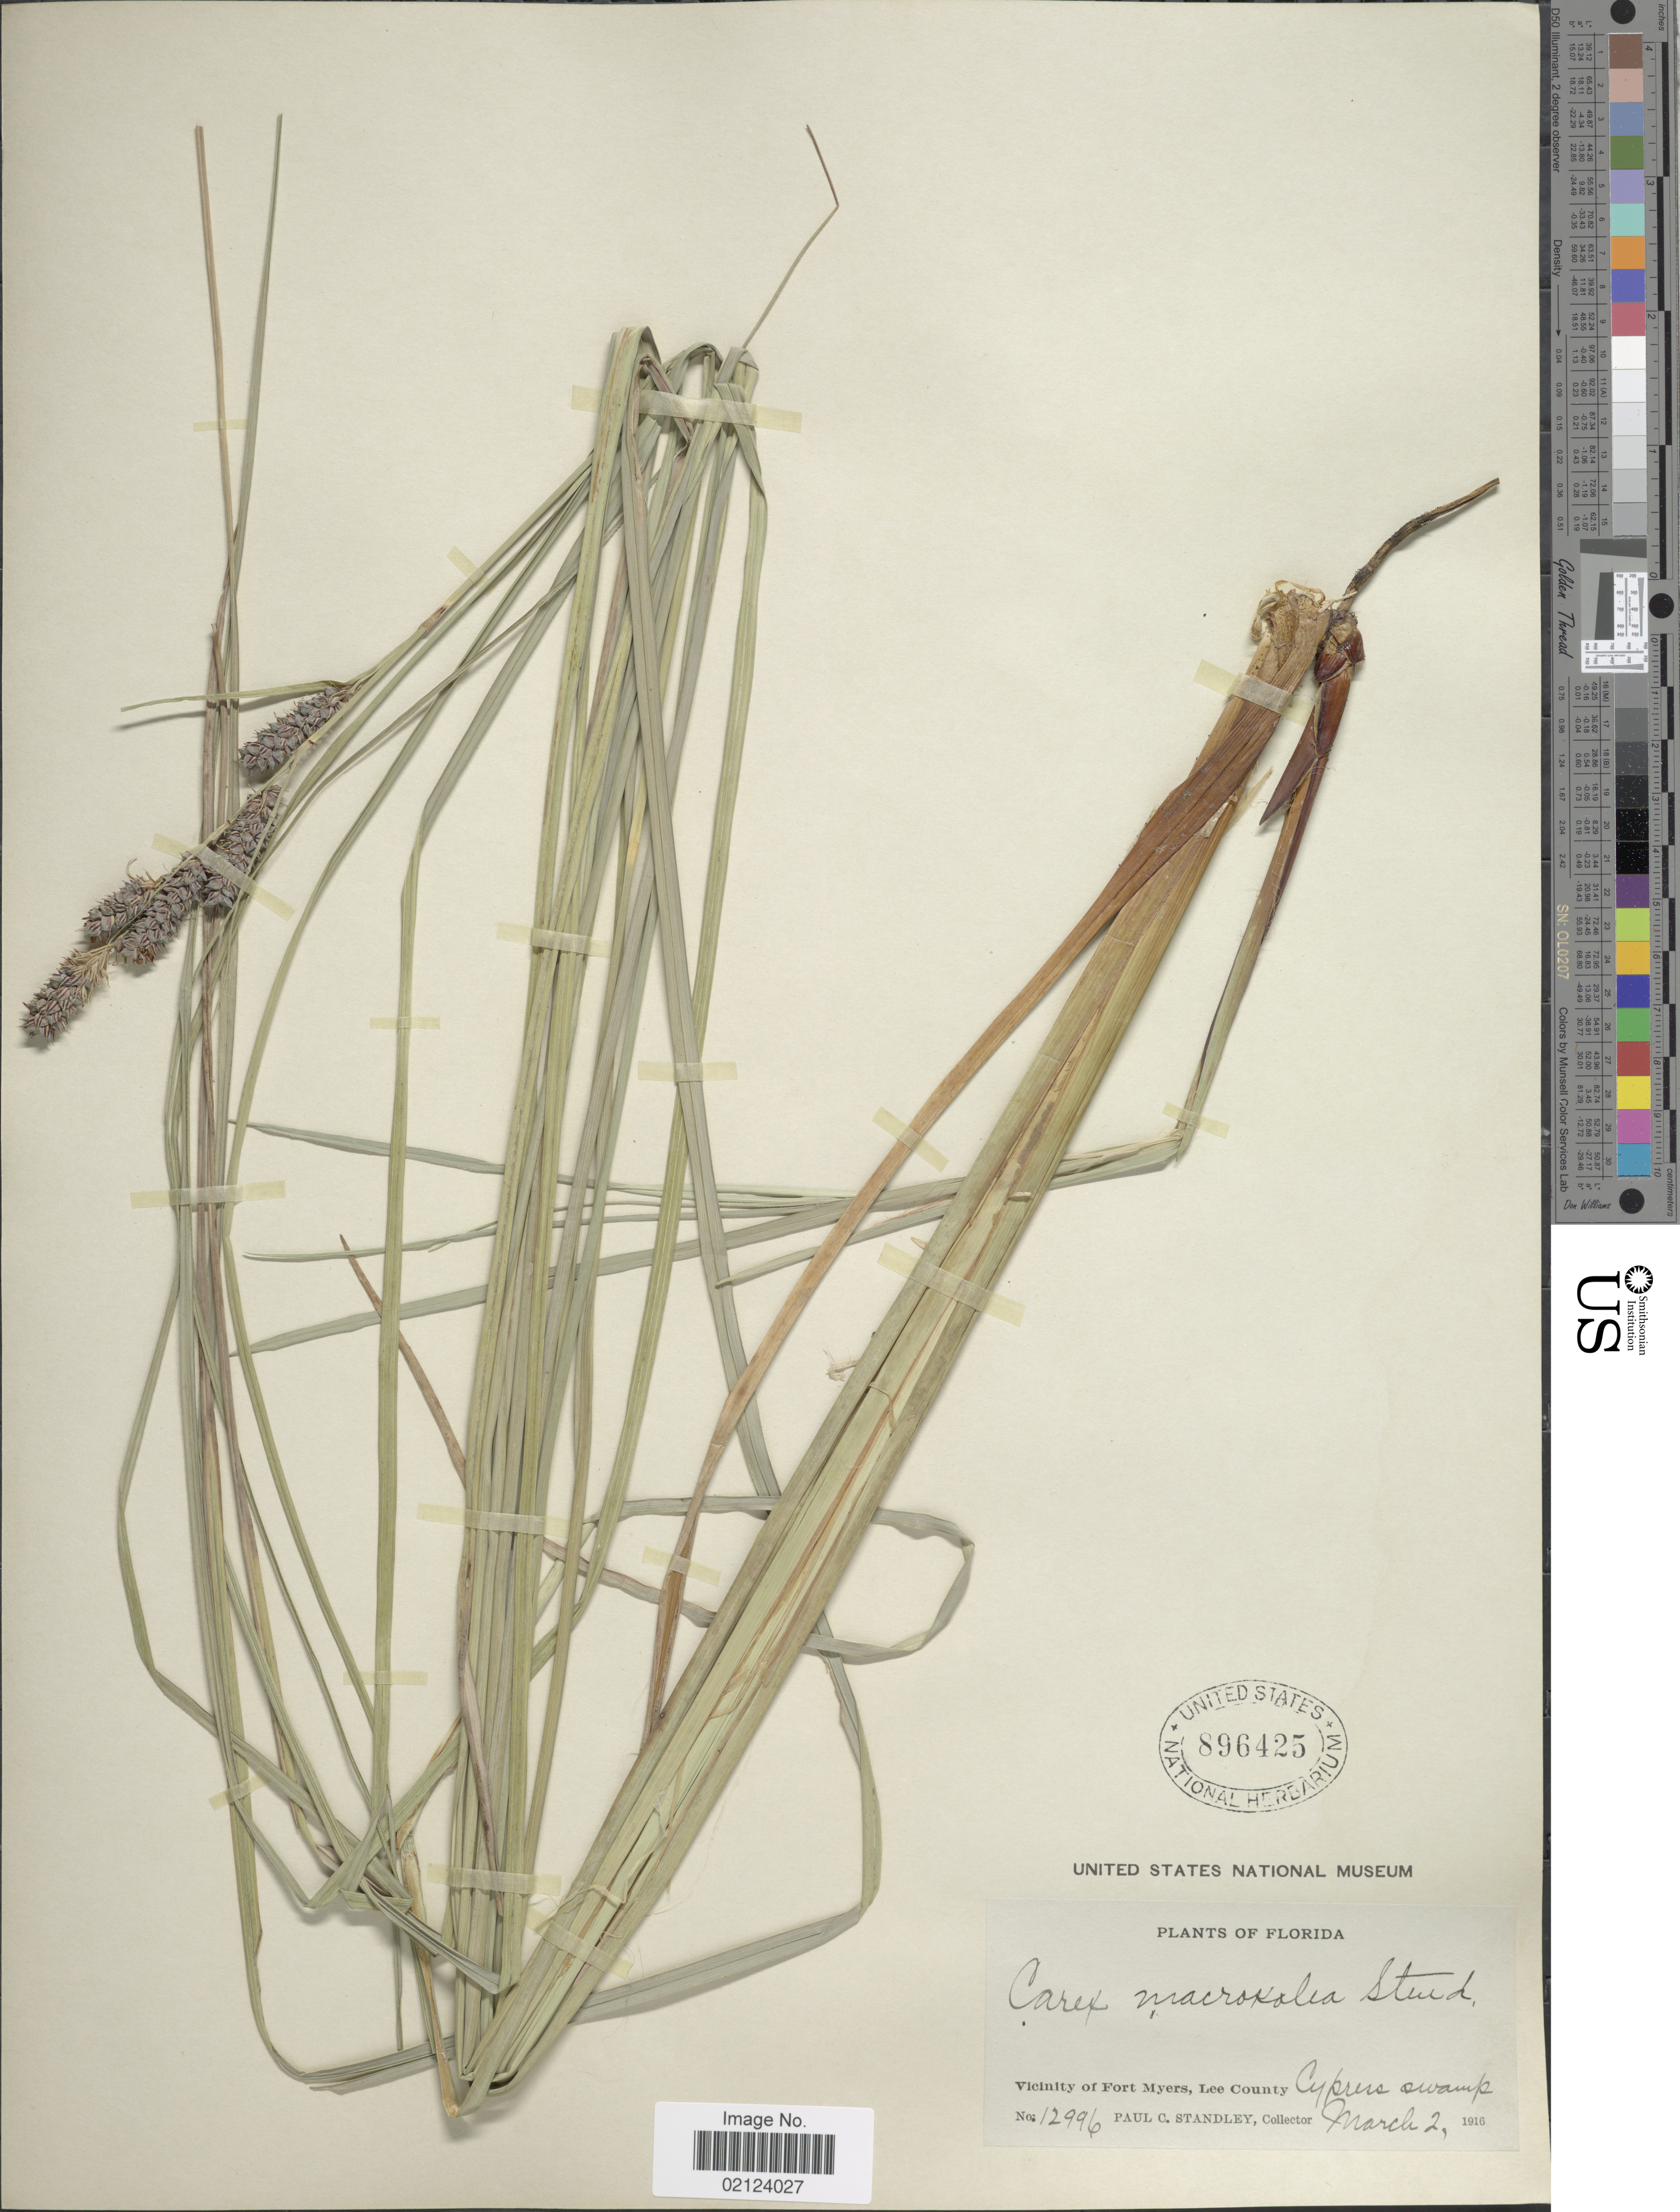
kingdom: Plantae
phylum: Tracheophyta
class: Liliopsida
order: Poales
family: Cyperaceae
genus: Carex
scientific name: Carex verrucosa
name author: Muhl.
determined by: Strong, Mark T., (BOT), Smithsonian Institution - National Museum of Natural History (UNITED STATES)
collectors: P. C. Standley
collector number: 12996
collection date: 1916-03-02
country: United States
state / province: Florida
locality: Vicinity of Fort Meyers, Lee County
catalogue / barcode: US 896425